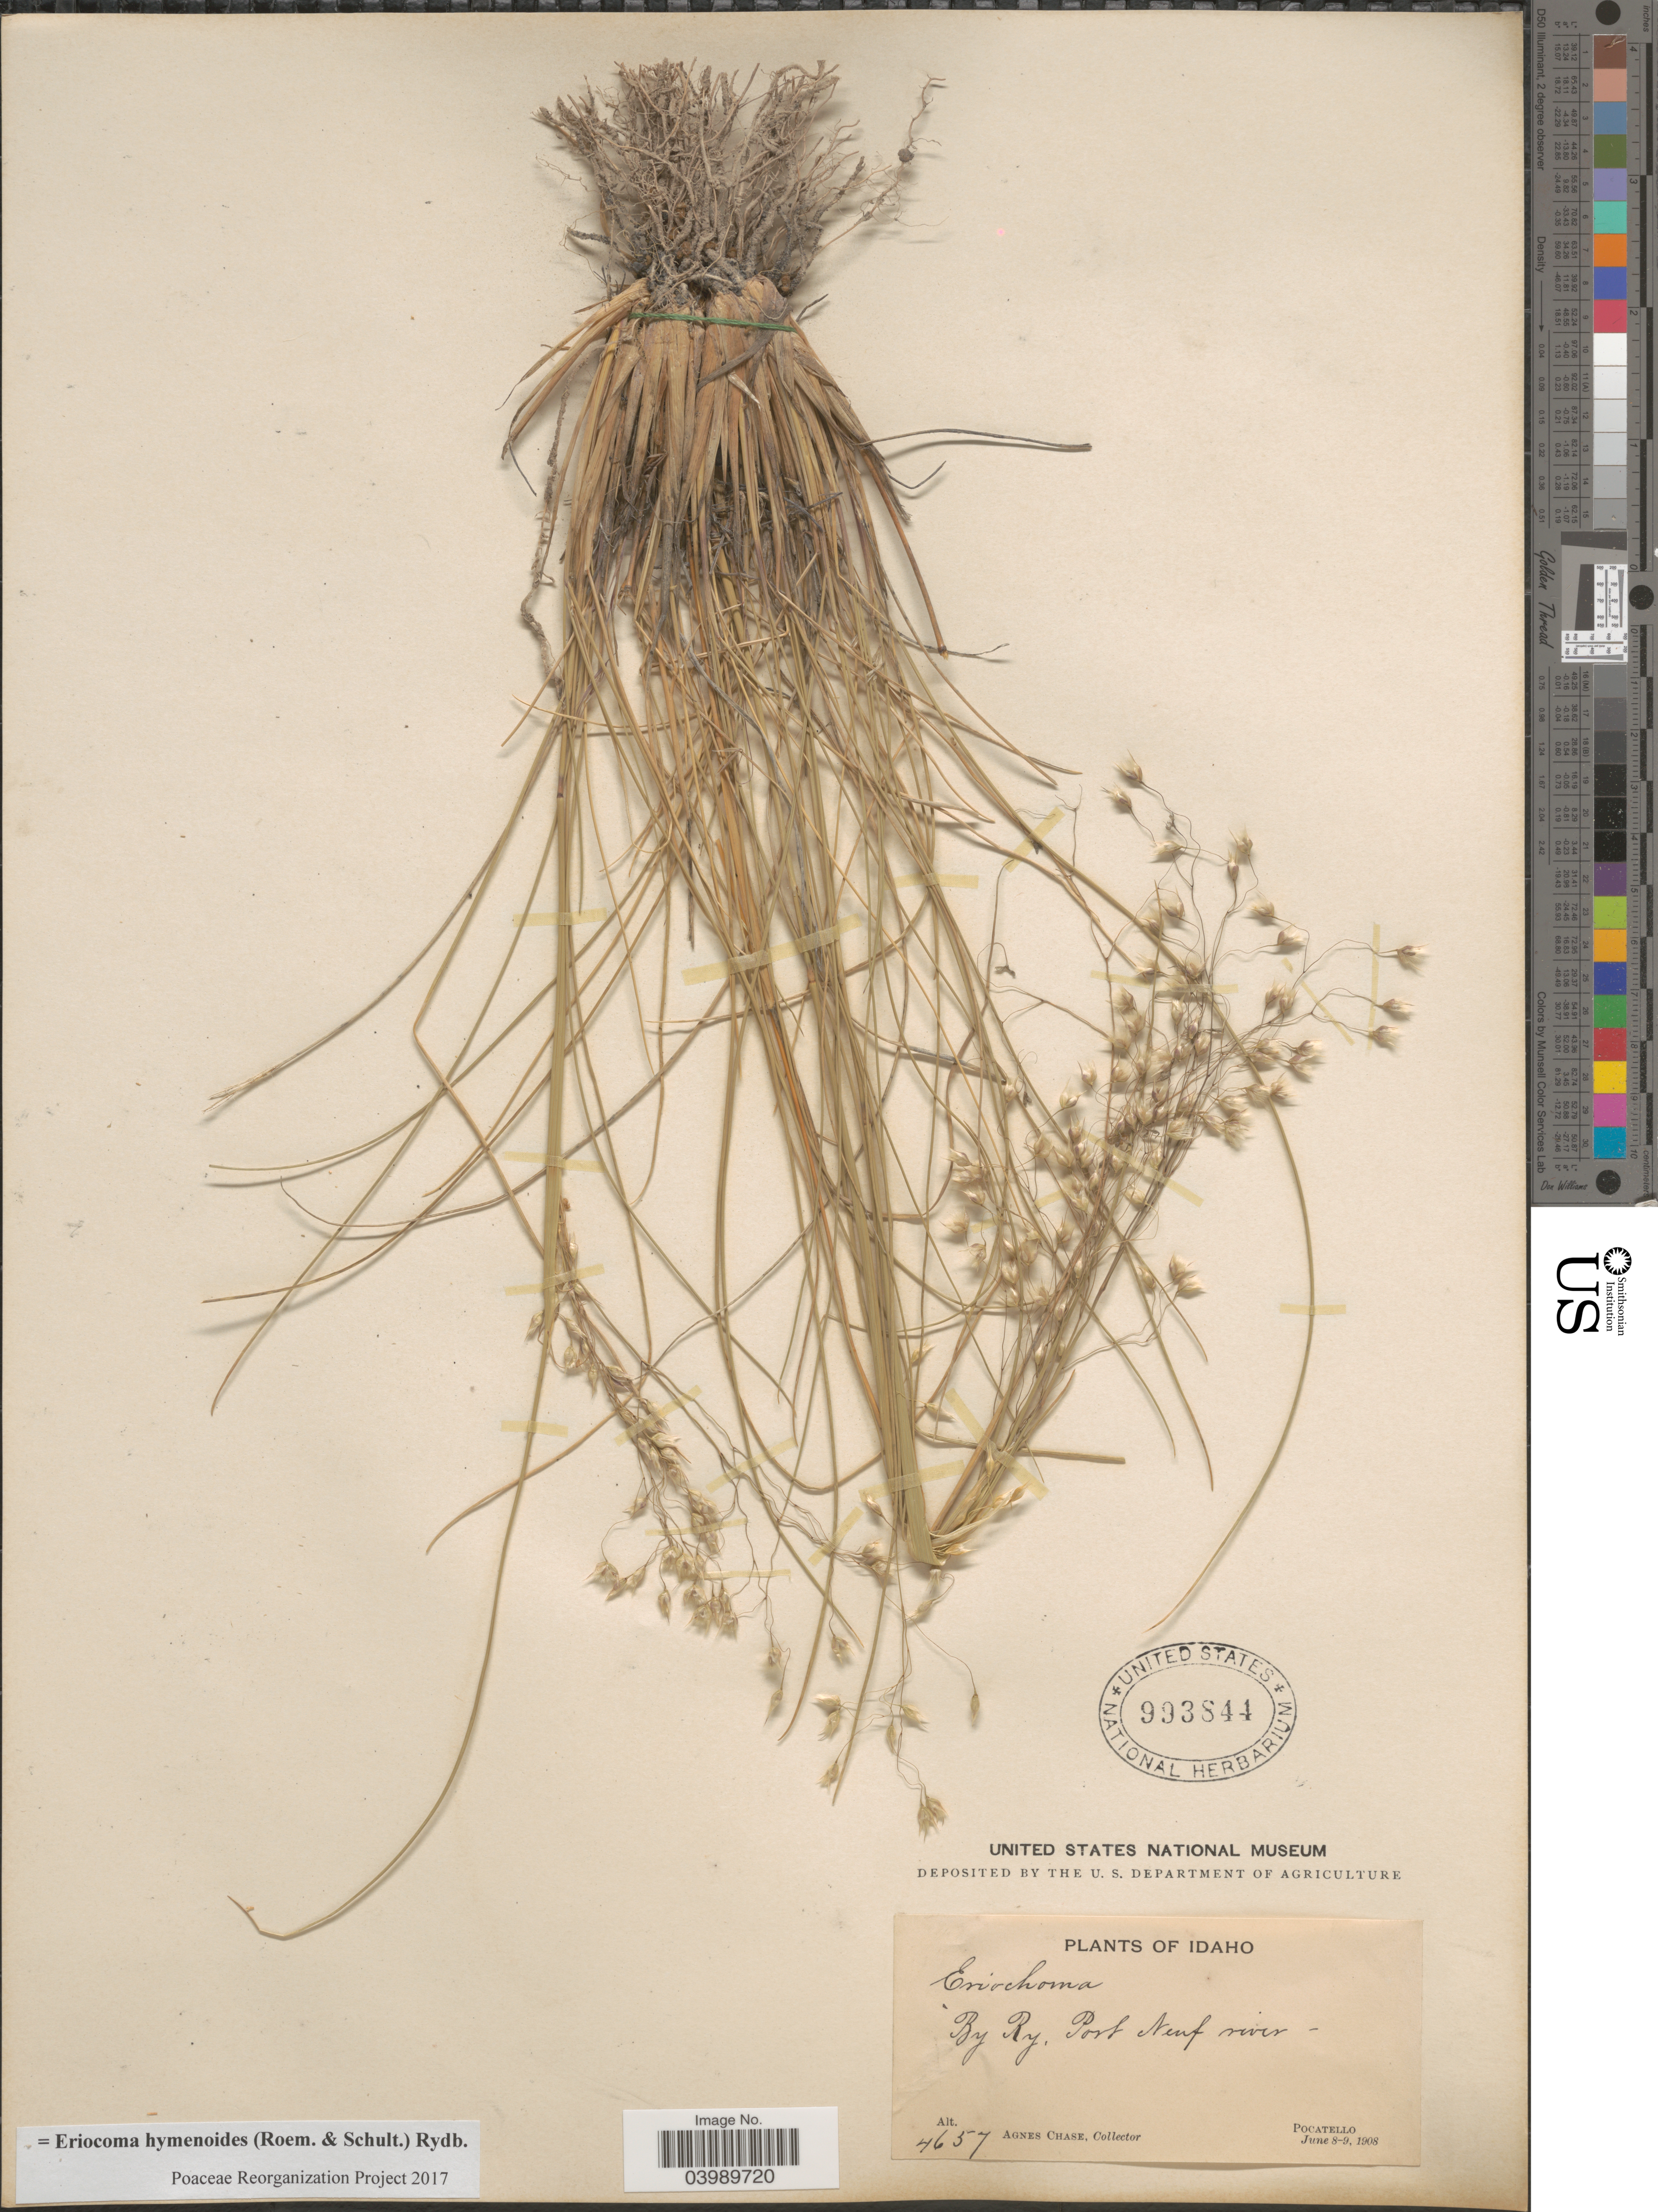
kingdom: Plantae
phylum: Tracheophyta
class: Liliopsida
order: Poales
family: Poaceae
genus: Eriocoma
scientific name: Eriocoma hymenoides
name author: (Roem. & Schult.) Rydb.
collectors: A. Chase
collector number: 4657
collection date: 1908-06-08/1908-06-09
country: United States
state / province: Idaho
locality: By Ry, Port Neuf river. Pocatello.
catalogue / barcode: US 993844